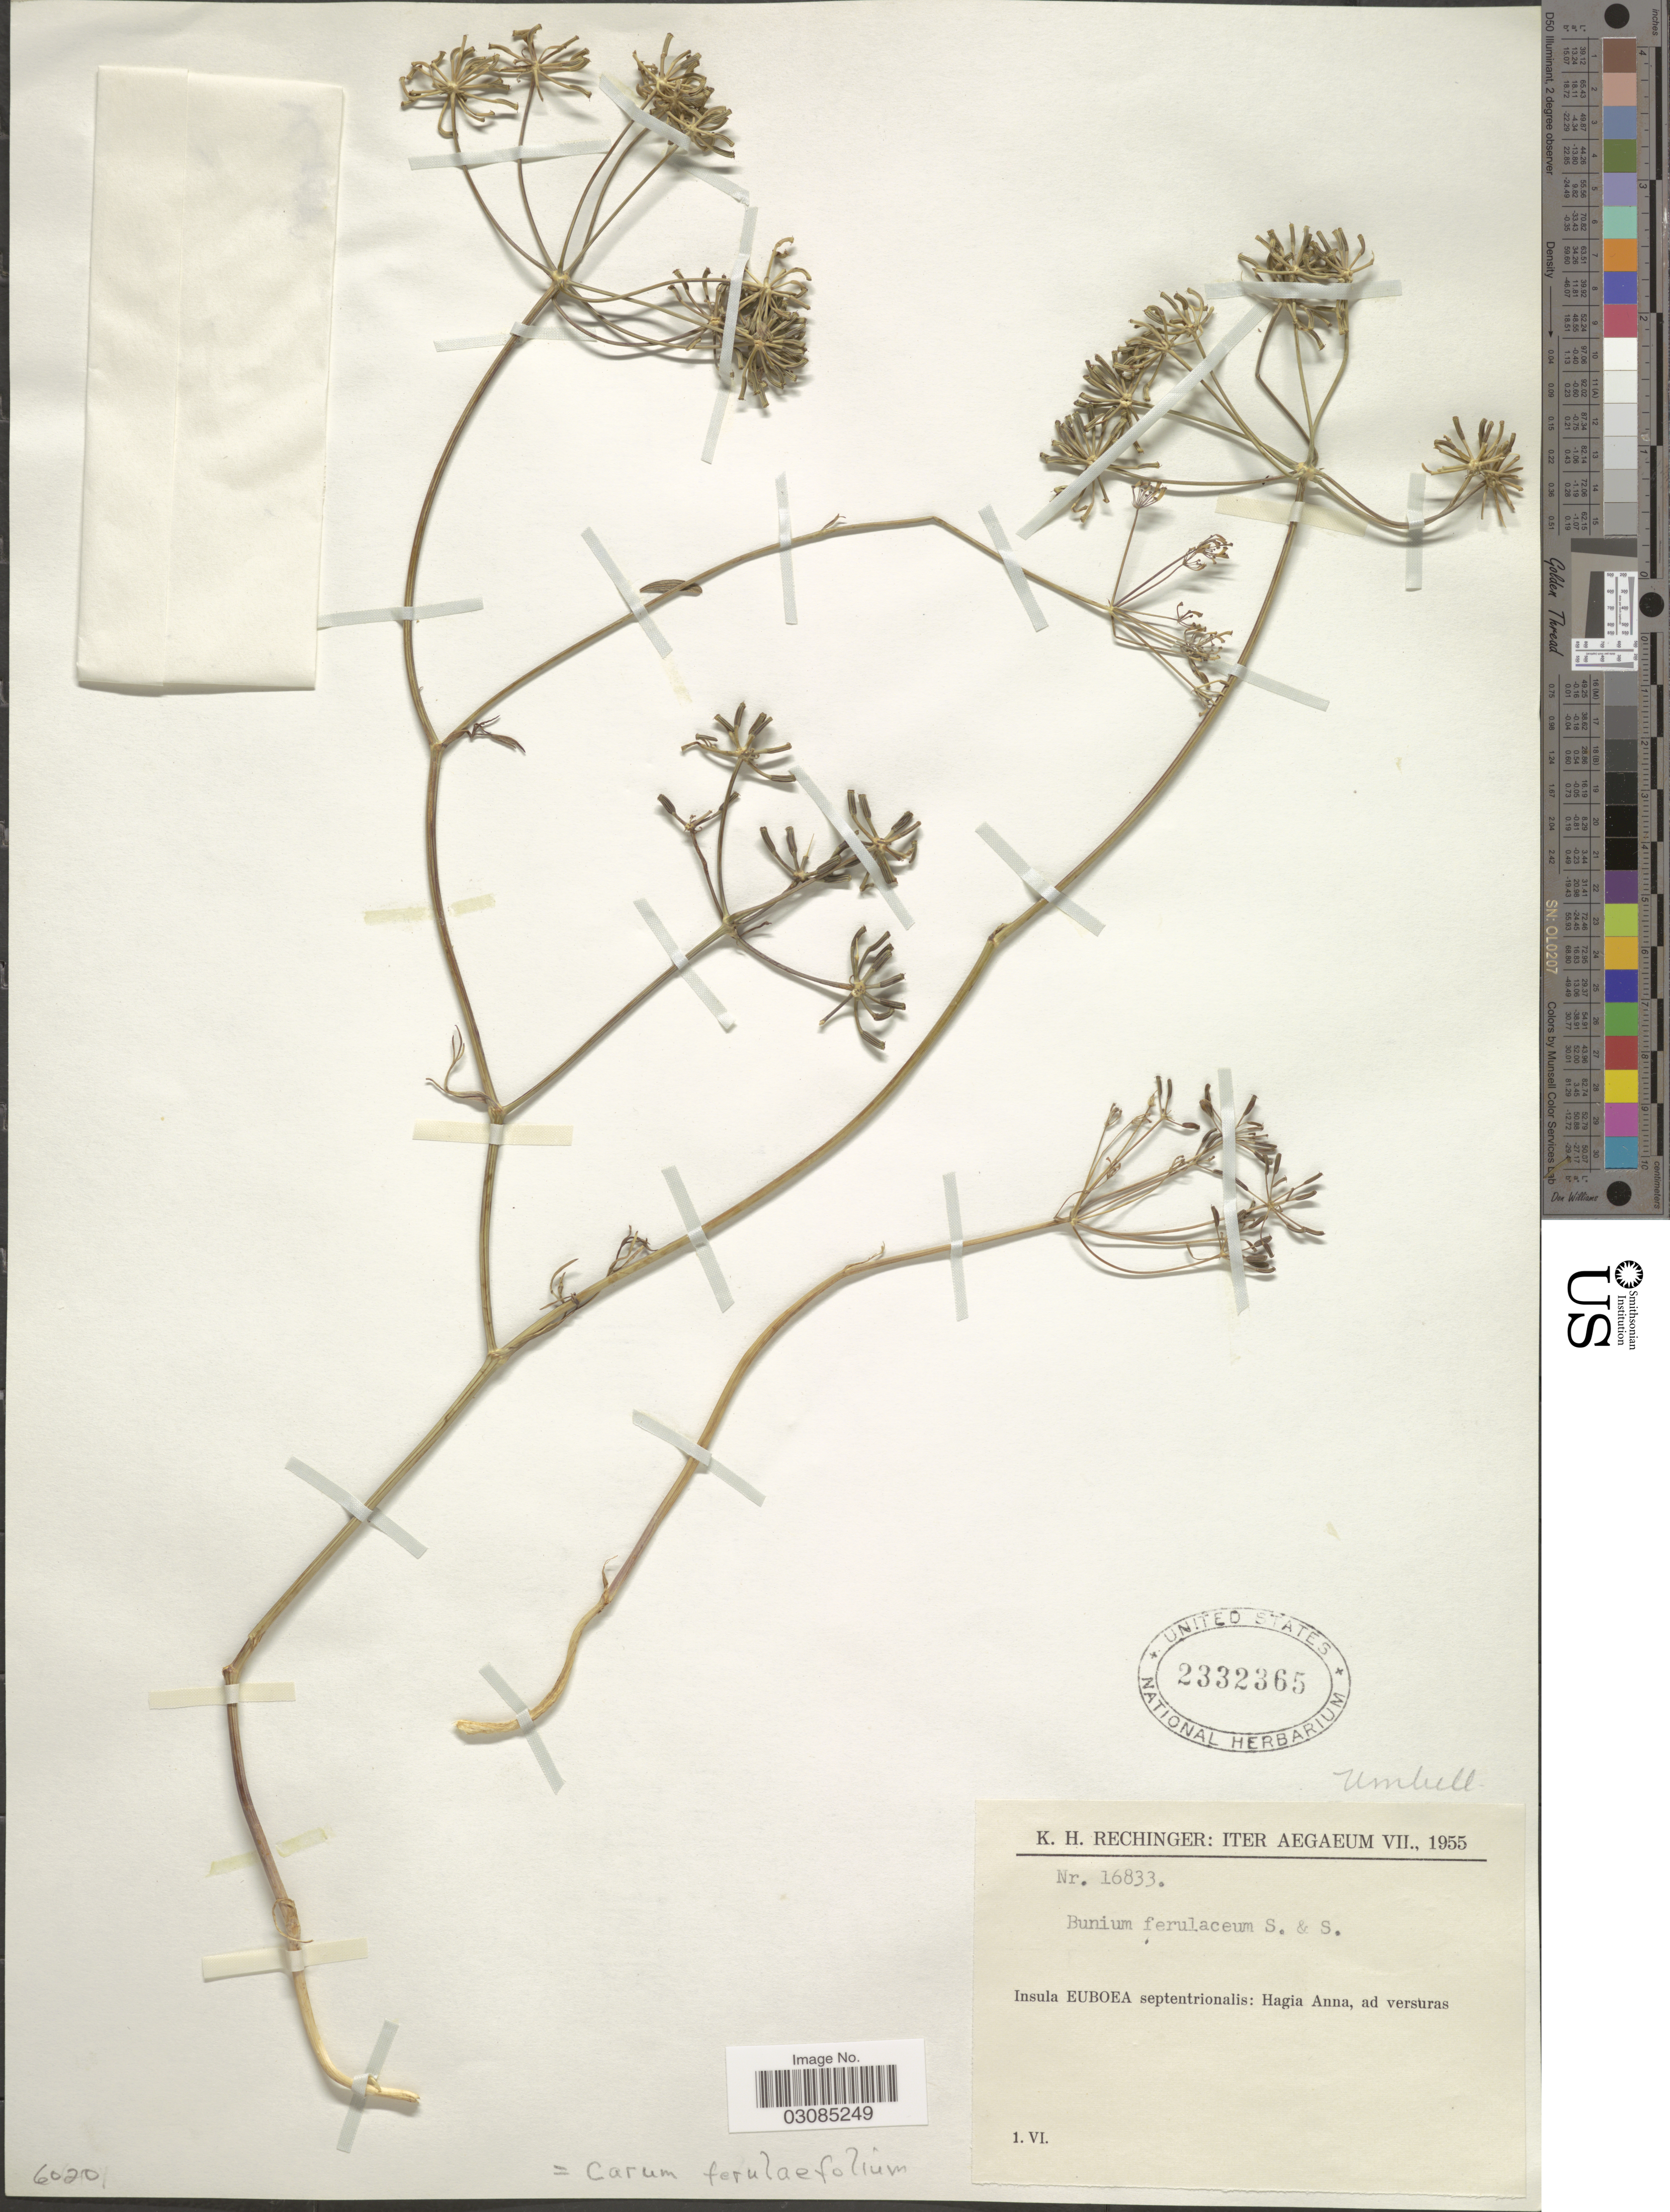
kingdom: Plantae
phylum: Tracheophyta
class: Magnoliopsida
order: Apiales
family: Apiaceae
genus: Carum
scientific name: Carum ferulifolium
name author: (Desf.) Boiss.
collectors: K. H. Rechinger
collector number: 16833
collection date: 1955-06-01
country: Greece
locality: Insula Euboea septentrionalis: Hagia Anna, ad versuras.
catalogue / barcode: US 2332365